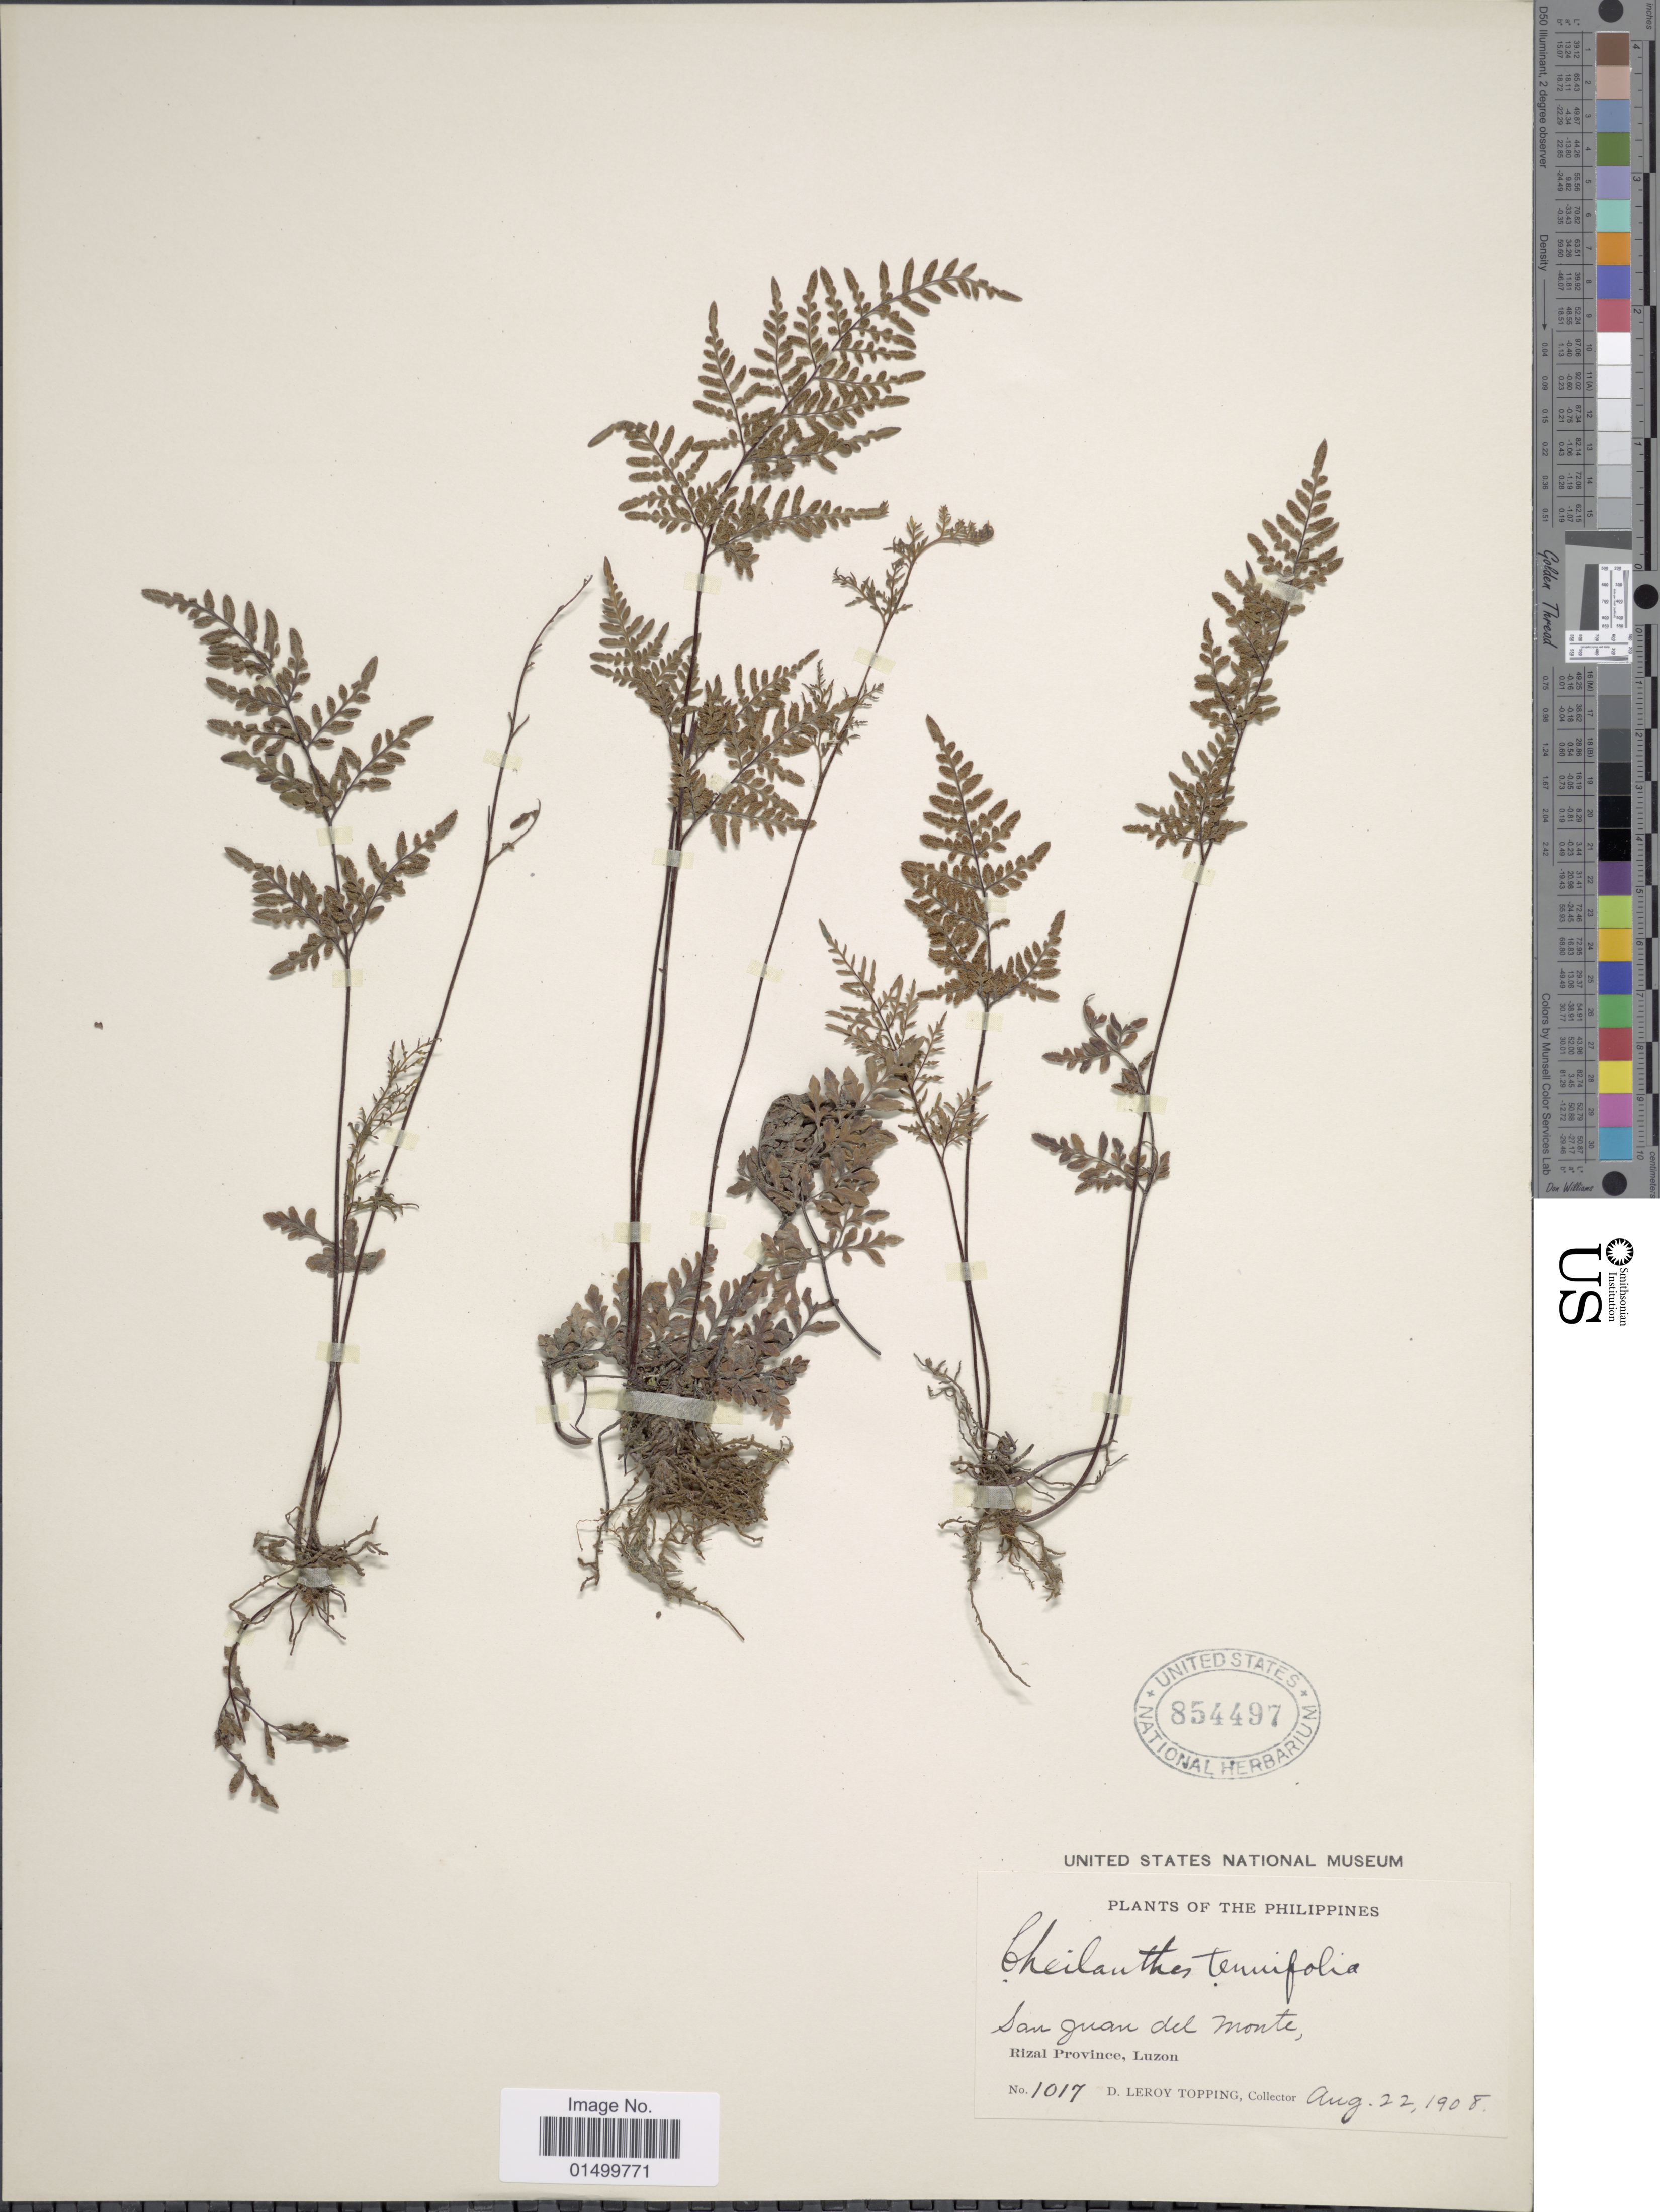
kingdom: Plantae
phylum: Tracheophyta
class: Polypodiopsida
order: Polypodiales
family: Pteridaceae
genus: Cheilanthes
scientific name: Cheilanthes tenuifolia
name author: (Burm. f.) Sw.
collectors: D. L. Topping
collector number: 1017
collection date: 1908-08-22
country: Philippines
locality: San Juan del Monte, Rizal Province, Luzon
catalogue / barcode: US 854497